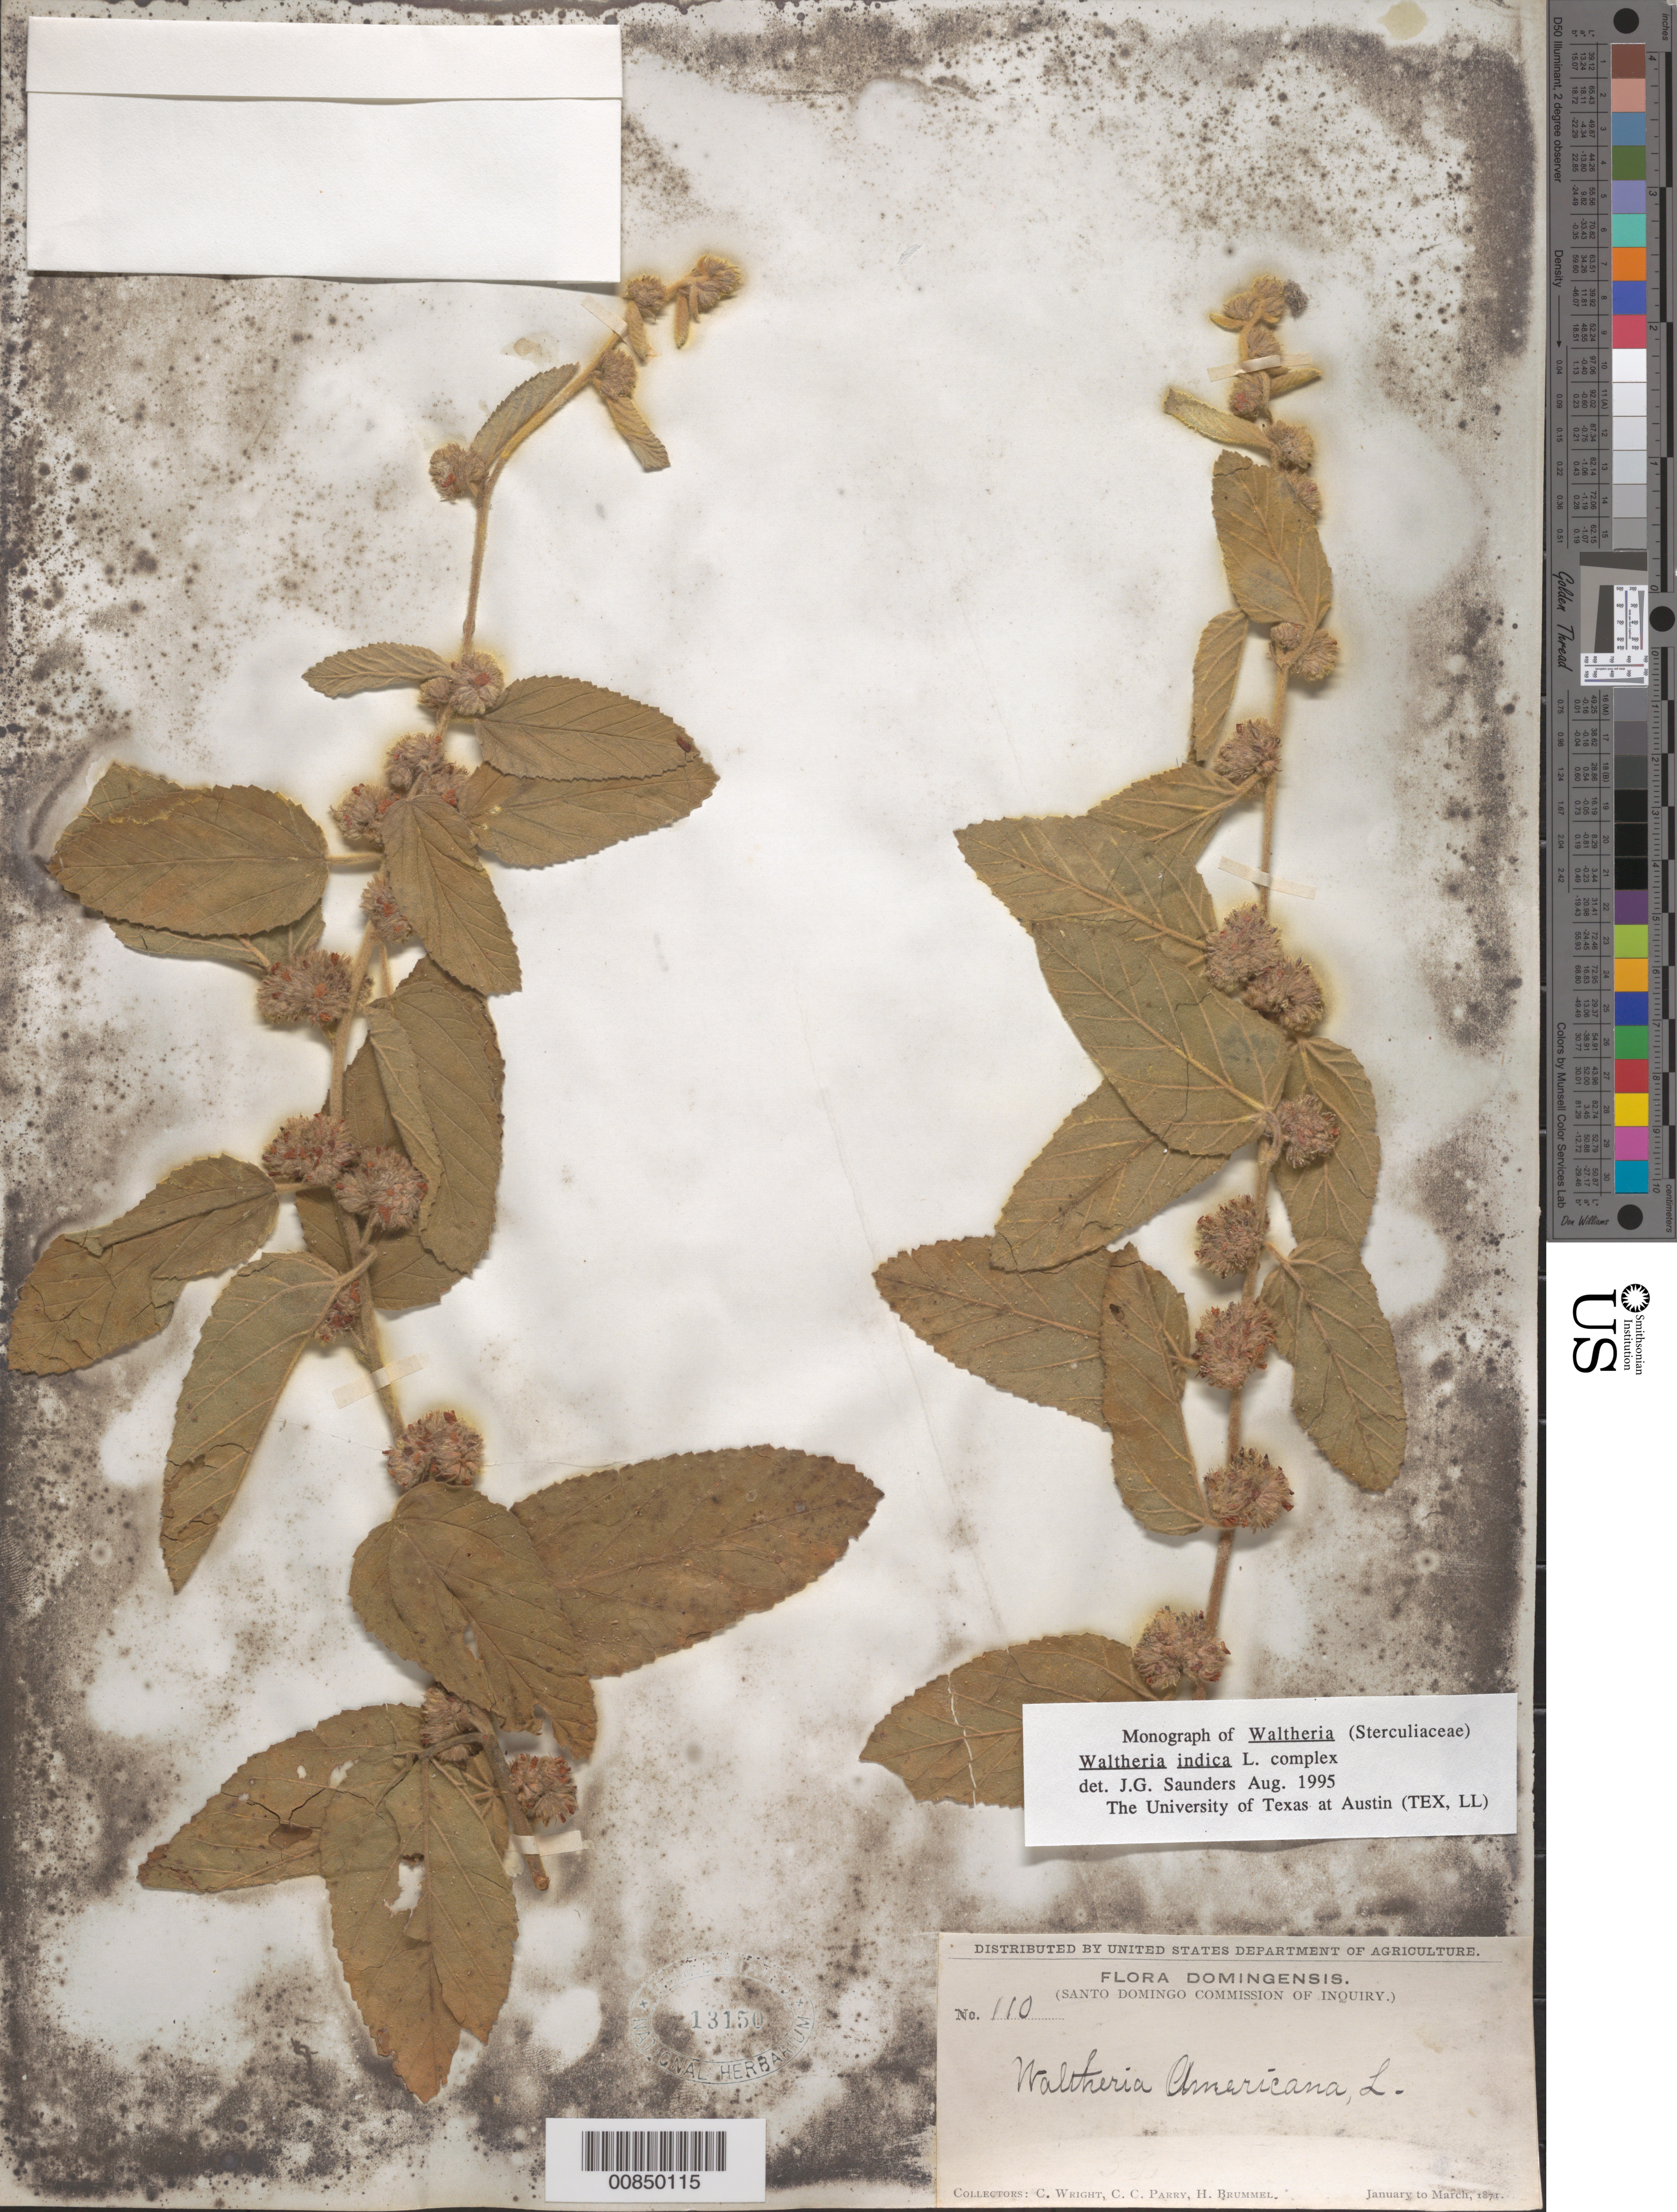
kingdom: Plantae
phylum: Tracheophyta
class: Magnoliopsida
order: Malvales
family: Malvaceae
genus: Waltheria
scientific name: Waltheria indica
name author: L.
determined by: Saunders, J. G.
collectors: C. Wright, C. C. Parry & H. Brummel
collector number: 110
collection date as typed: Jan 1871 to -- Mar 1871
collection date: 1871-01/1871-03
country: Dominican Republic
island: Hispaniola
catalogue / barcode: US 13150